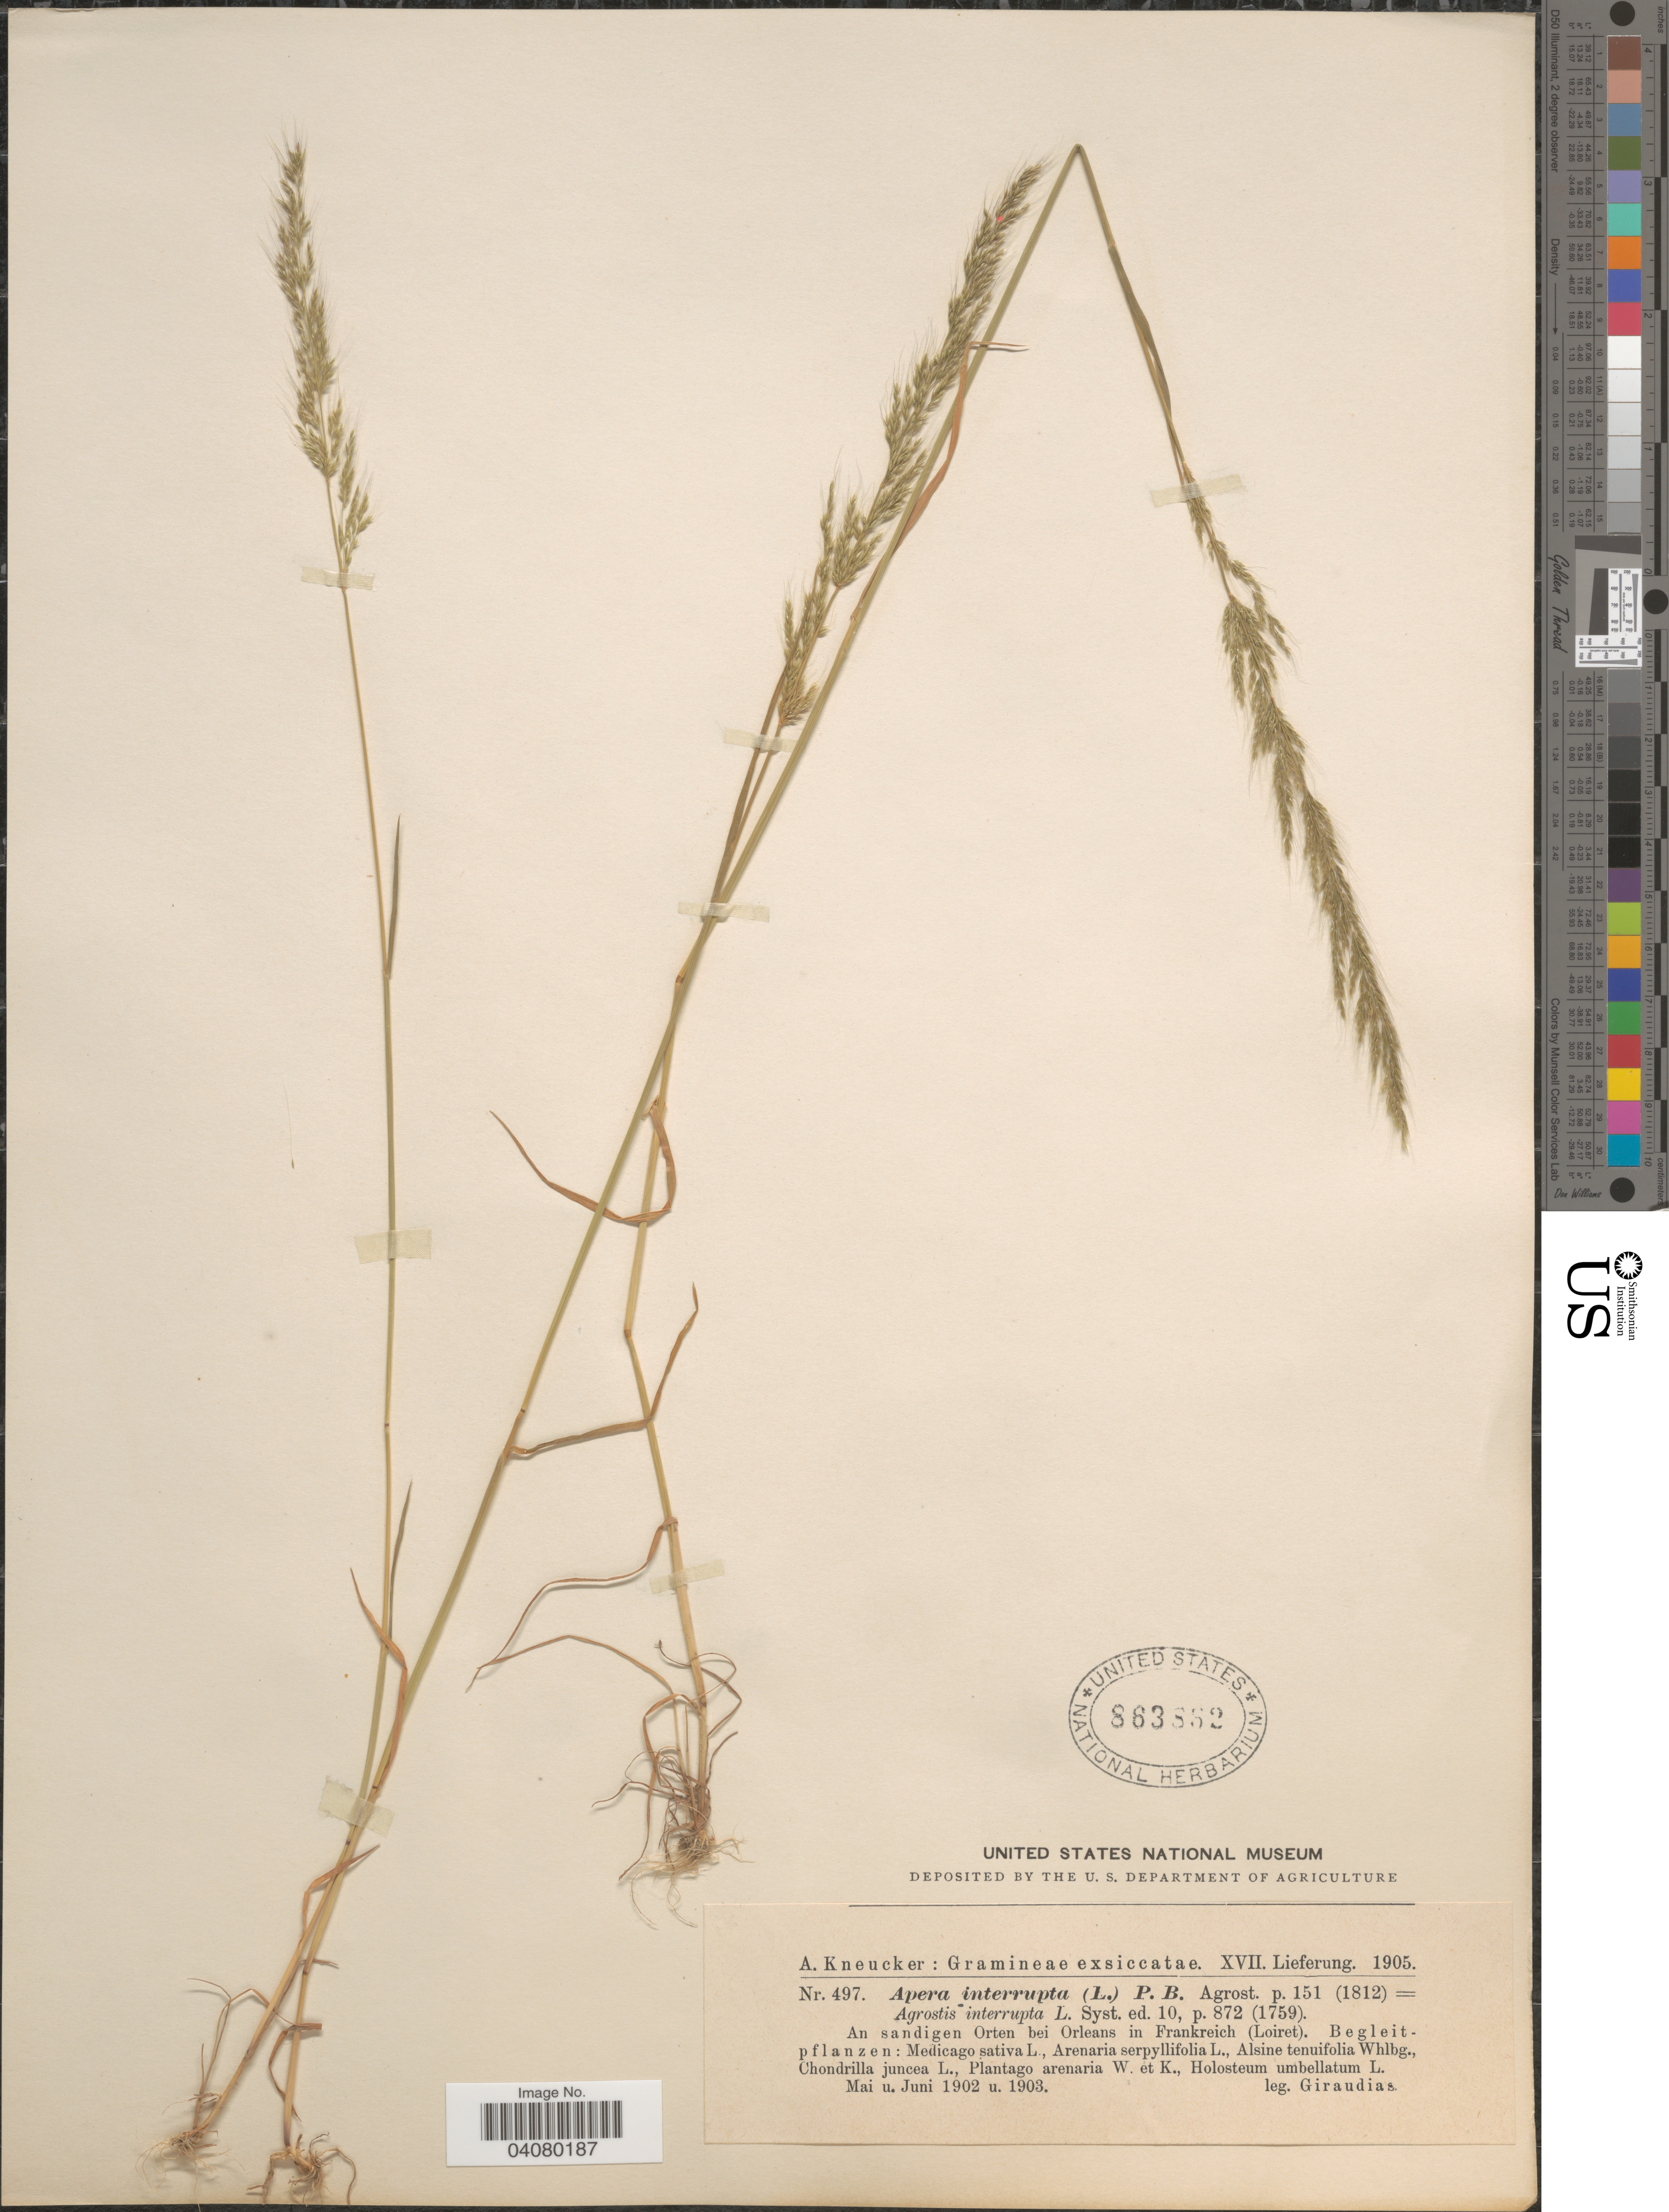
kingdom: Plantae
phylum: Tracheophyta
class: Liliopsida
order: Poales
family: Poaceae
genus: Apera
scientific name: Apera interrupta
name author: (L.) P. Beauv.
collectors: Giraudias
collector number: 497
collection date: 1902-05/1903-06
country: France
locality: An sandigen Orten bei Orleans in Frankreich (Loiret).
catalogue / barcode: US 863862